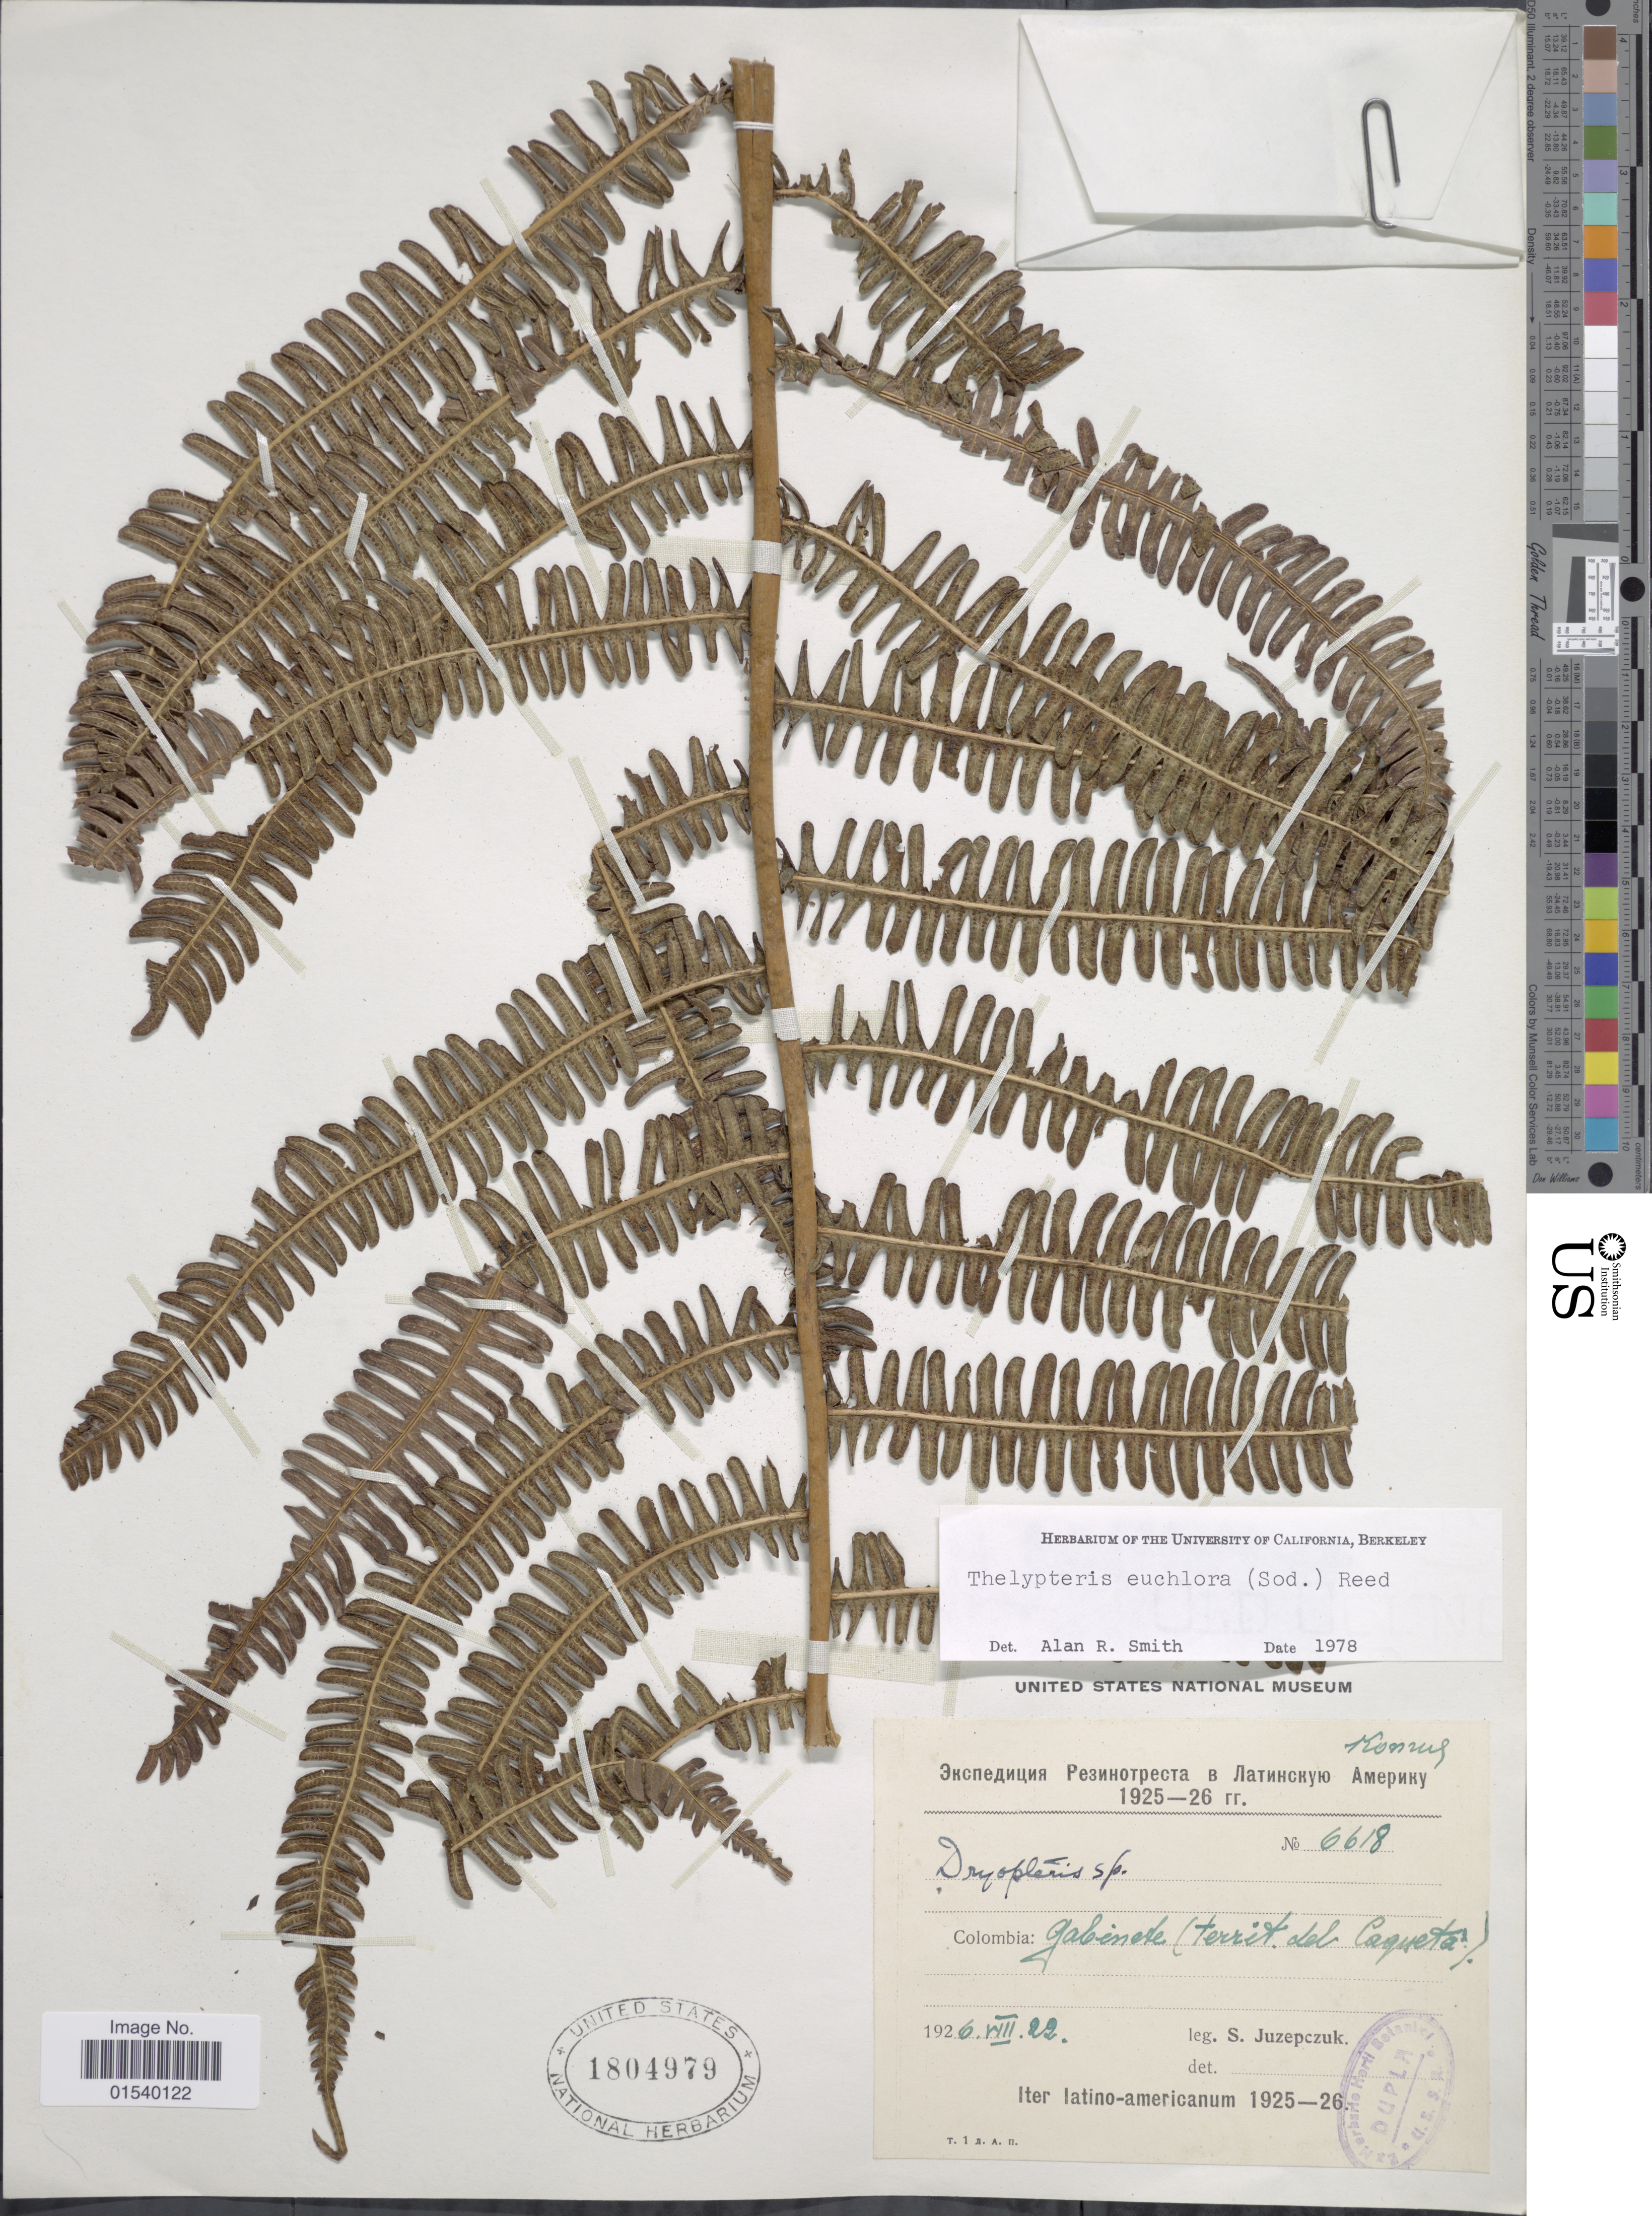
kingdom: Plantae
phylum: Tracheophyta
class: Polypodiopsida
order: Polypodiales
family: Thelypteridaceae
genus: Amauropelta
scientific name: Amauropelta euchlora (Sodiro) comb. nov., ined. 2015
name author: (Sodiro)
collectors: S. Juzepezuk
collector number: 6618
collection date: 1926-08-22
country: Colombia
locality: Gabinete (territ del Caquetá)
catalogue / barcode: US 1804979